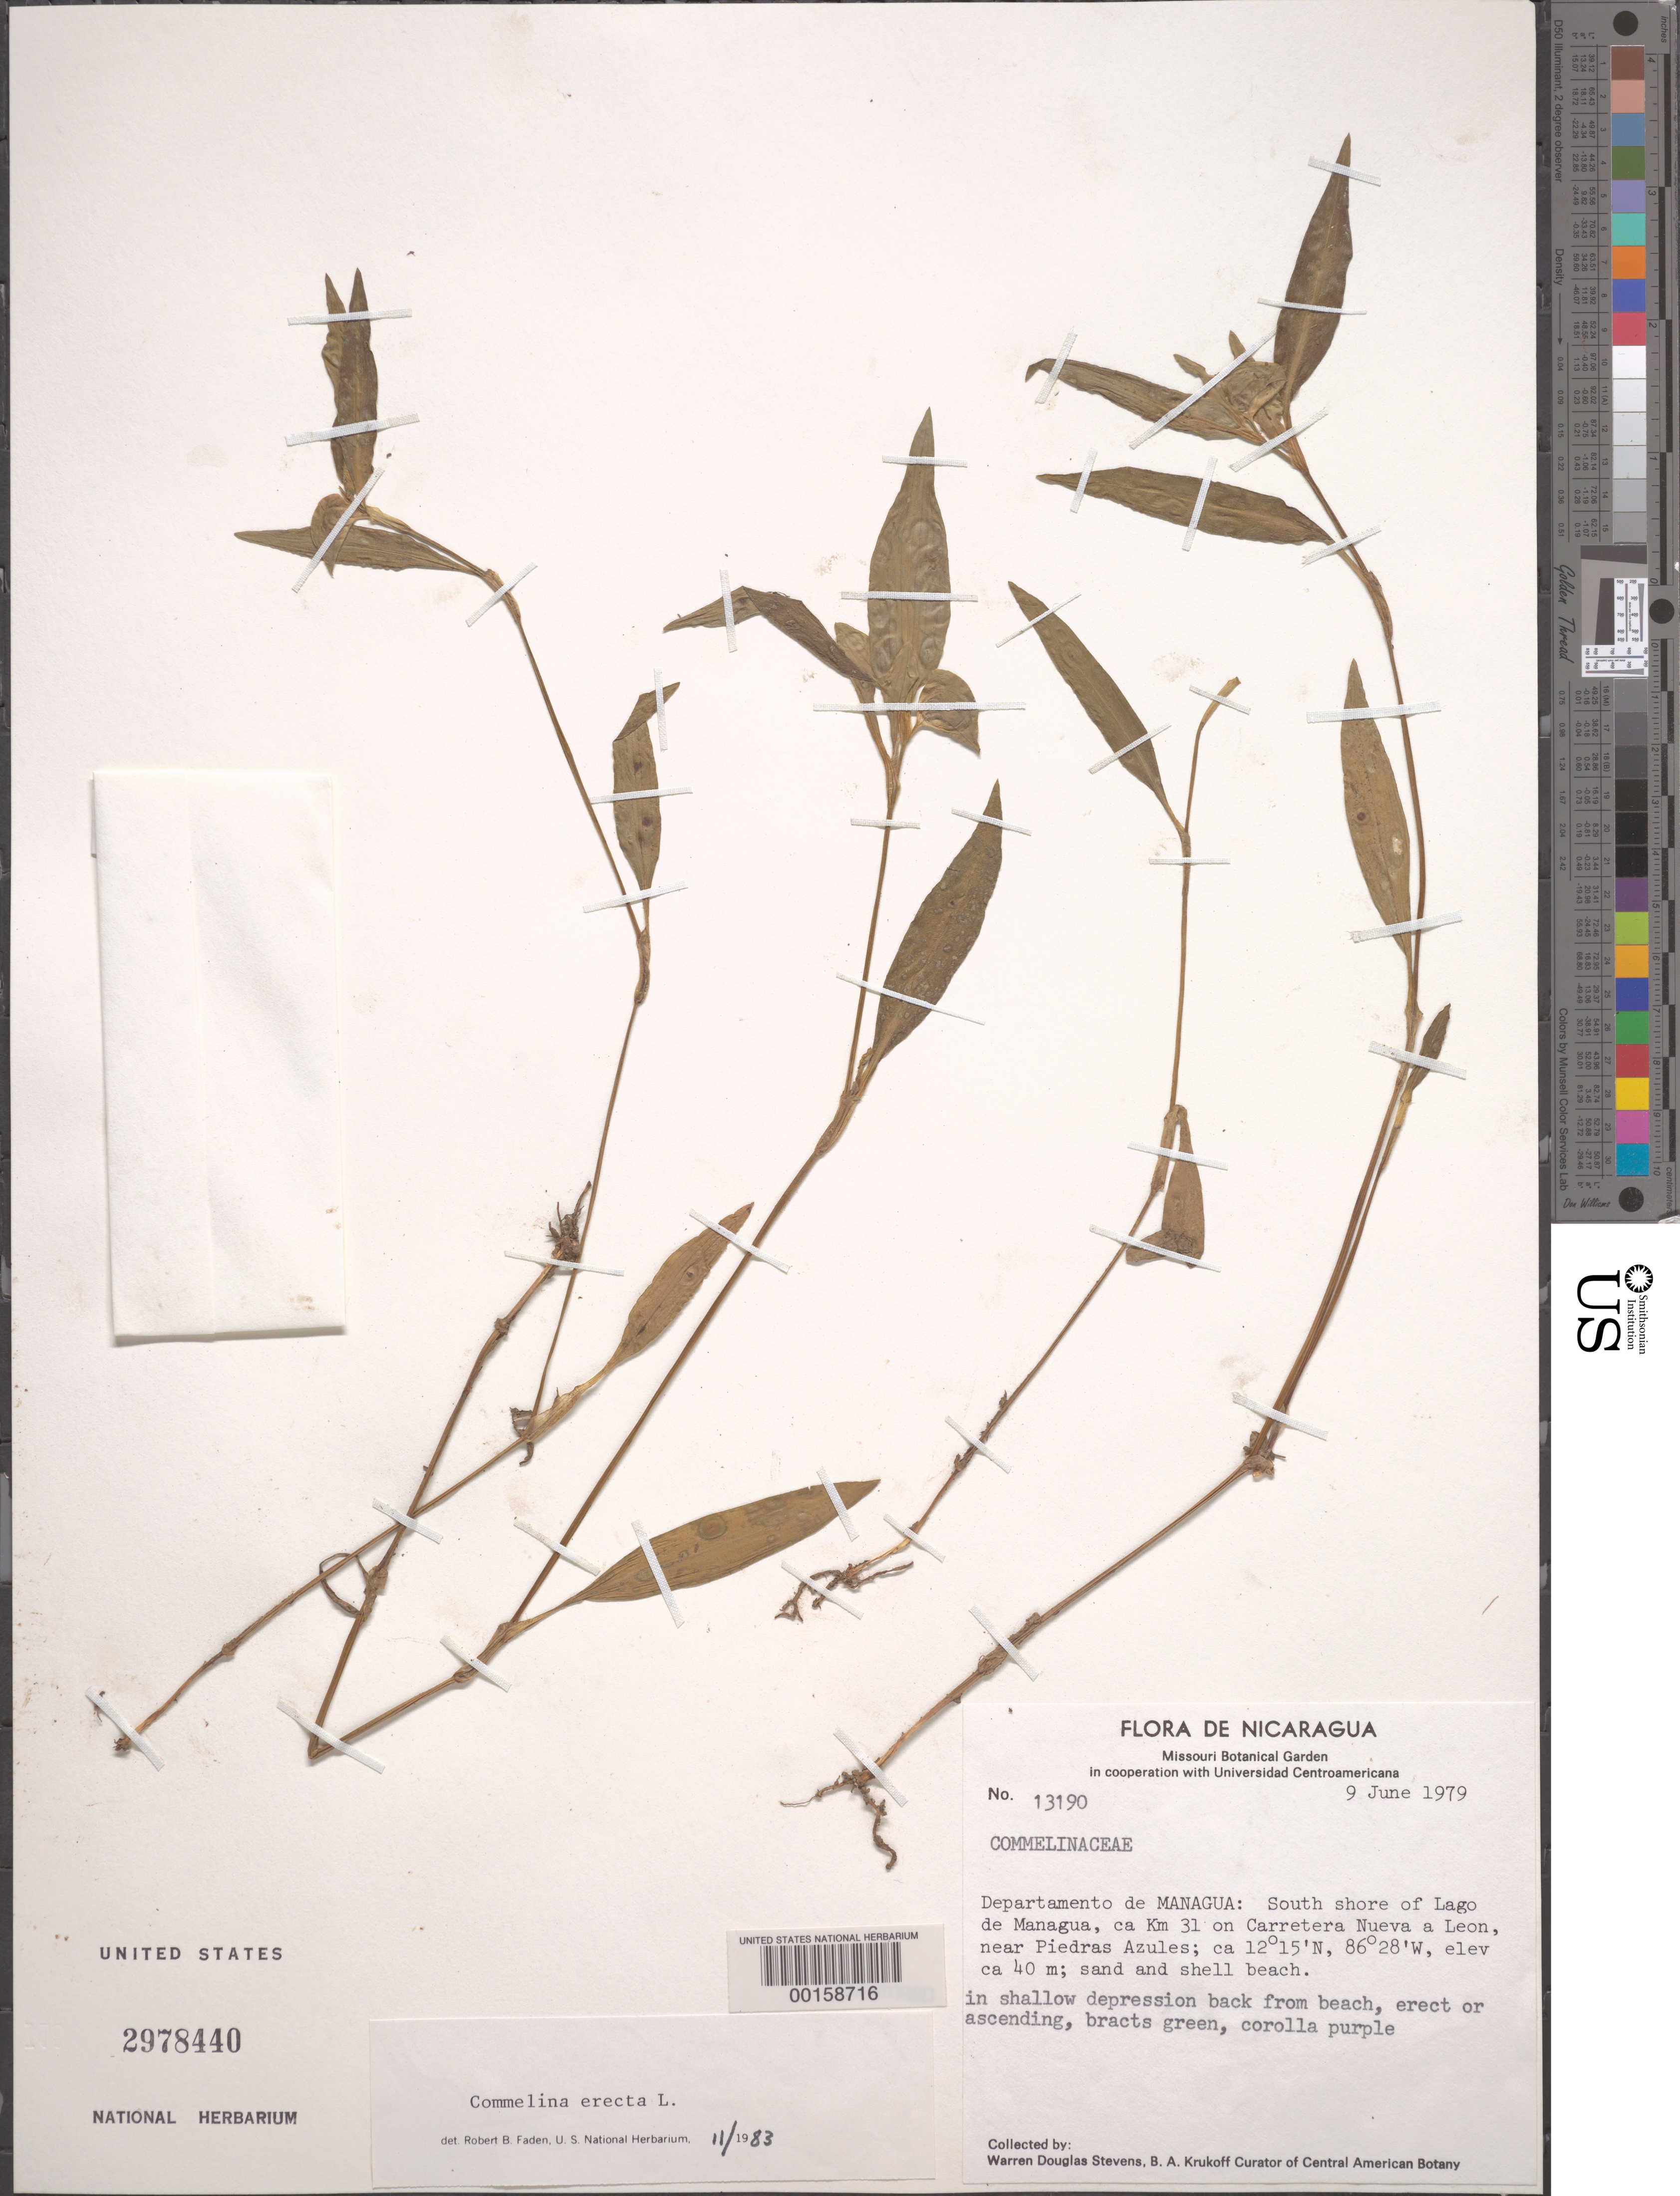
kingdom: Plantae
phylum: Tracheophyta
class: Liliopsida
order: Commelinales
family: Commelinaceae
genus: Commelina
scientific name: Commelina erecta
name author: L.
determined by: Faden, Robert B., (US), Smithsonian Institution - National Museum of Natural History (UNITED STATES)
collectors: W. Steens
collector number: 13190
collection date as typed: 09 Jun 1979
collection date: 1979-06-09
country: Nicaragua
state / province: Managua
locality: Lago de managua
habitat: Shallow depression back from beach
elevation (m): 40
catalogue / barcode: US 2978440